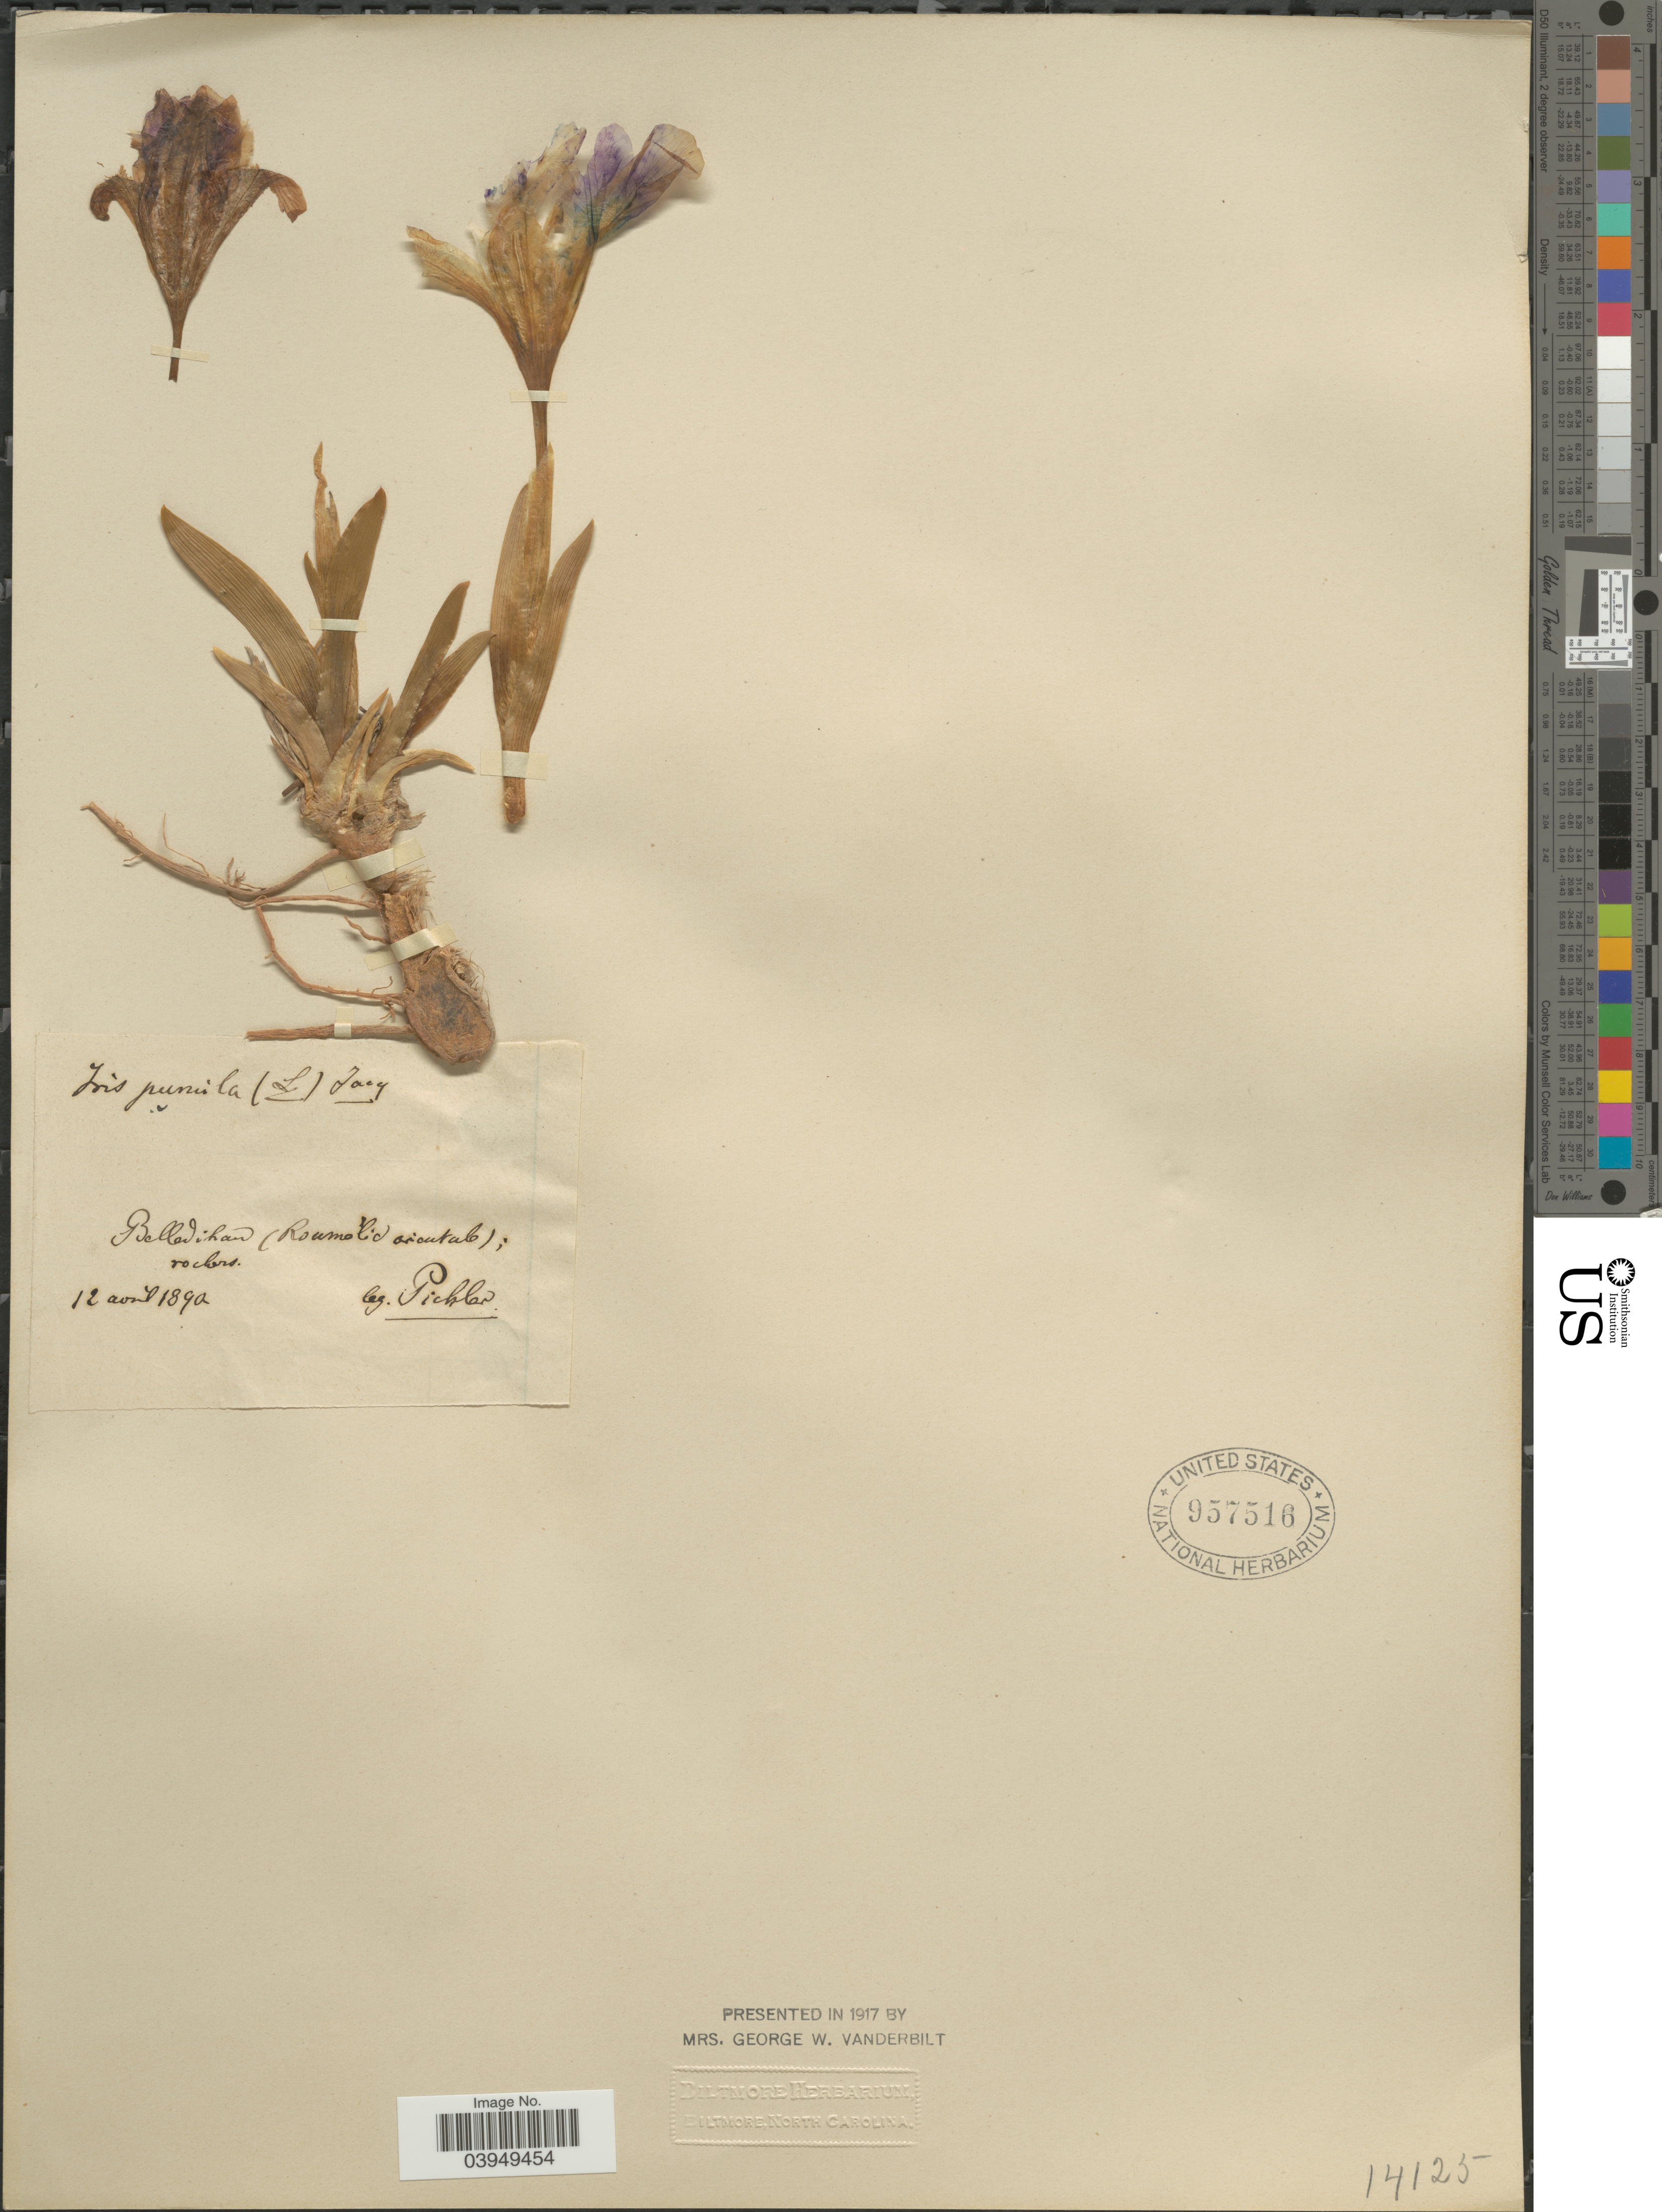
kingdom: Plantae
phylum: Tracheophyta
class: Liliopsida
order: Asparagales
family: Iridaceae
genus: Iris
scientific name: Iris pumila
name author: L.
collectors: Pichler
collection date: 1890-04-12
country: Bulgaria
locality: Belledihan (Roumolid oriental); rochers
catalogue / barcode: US 957616